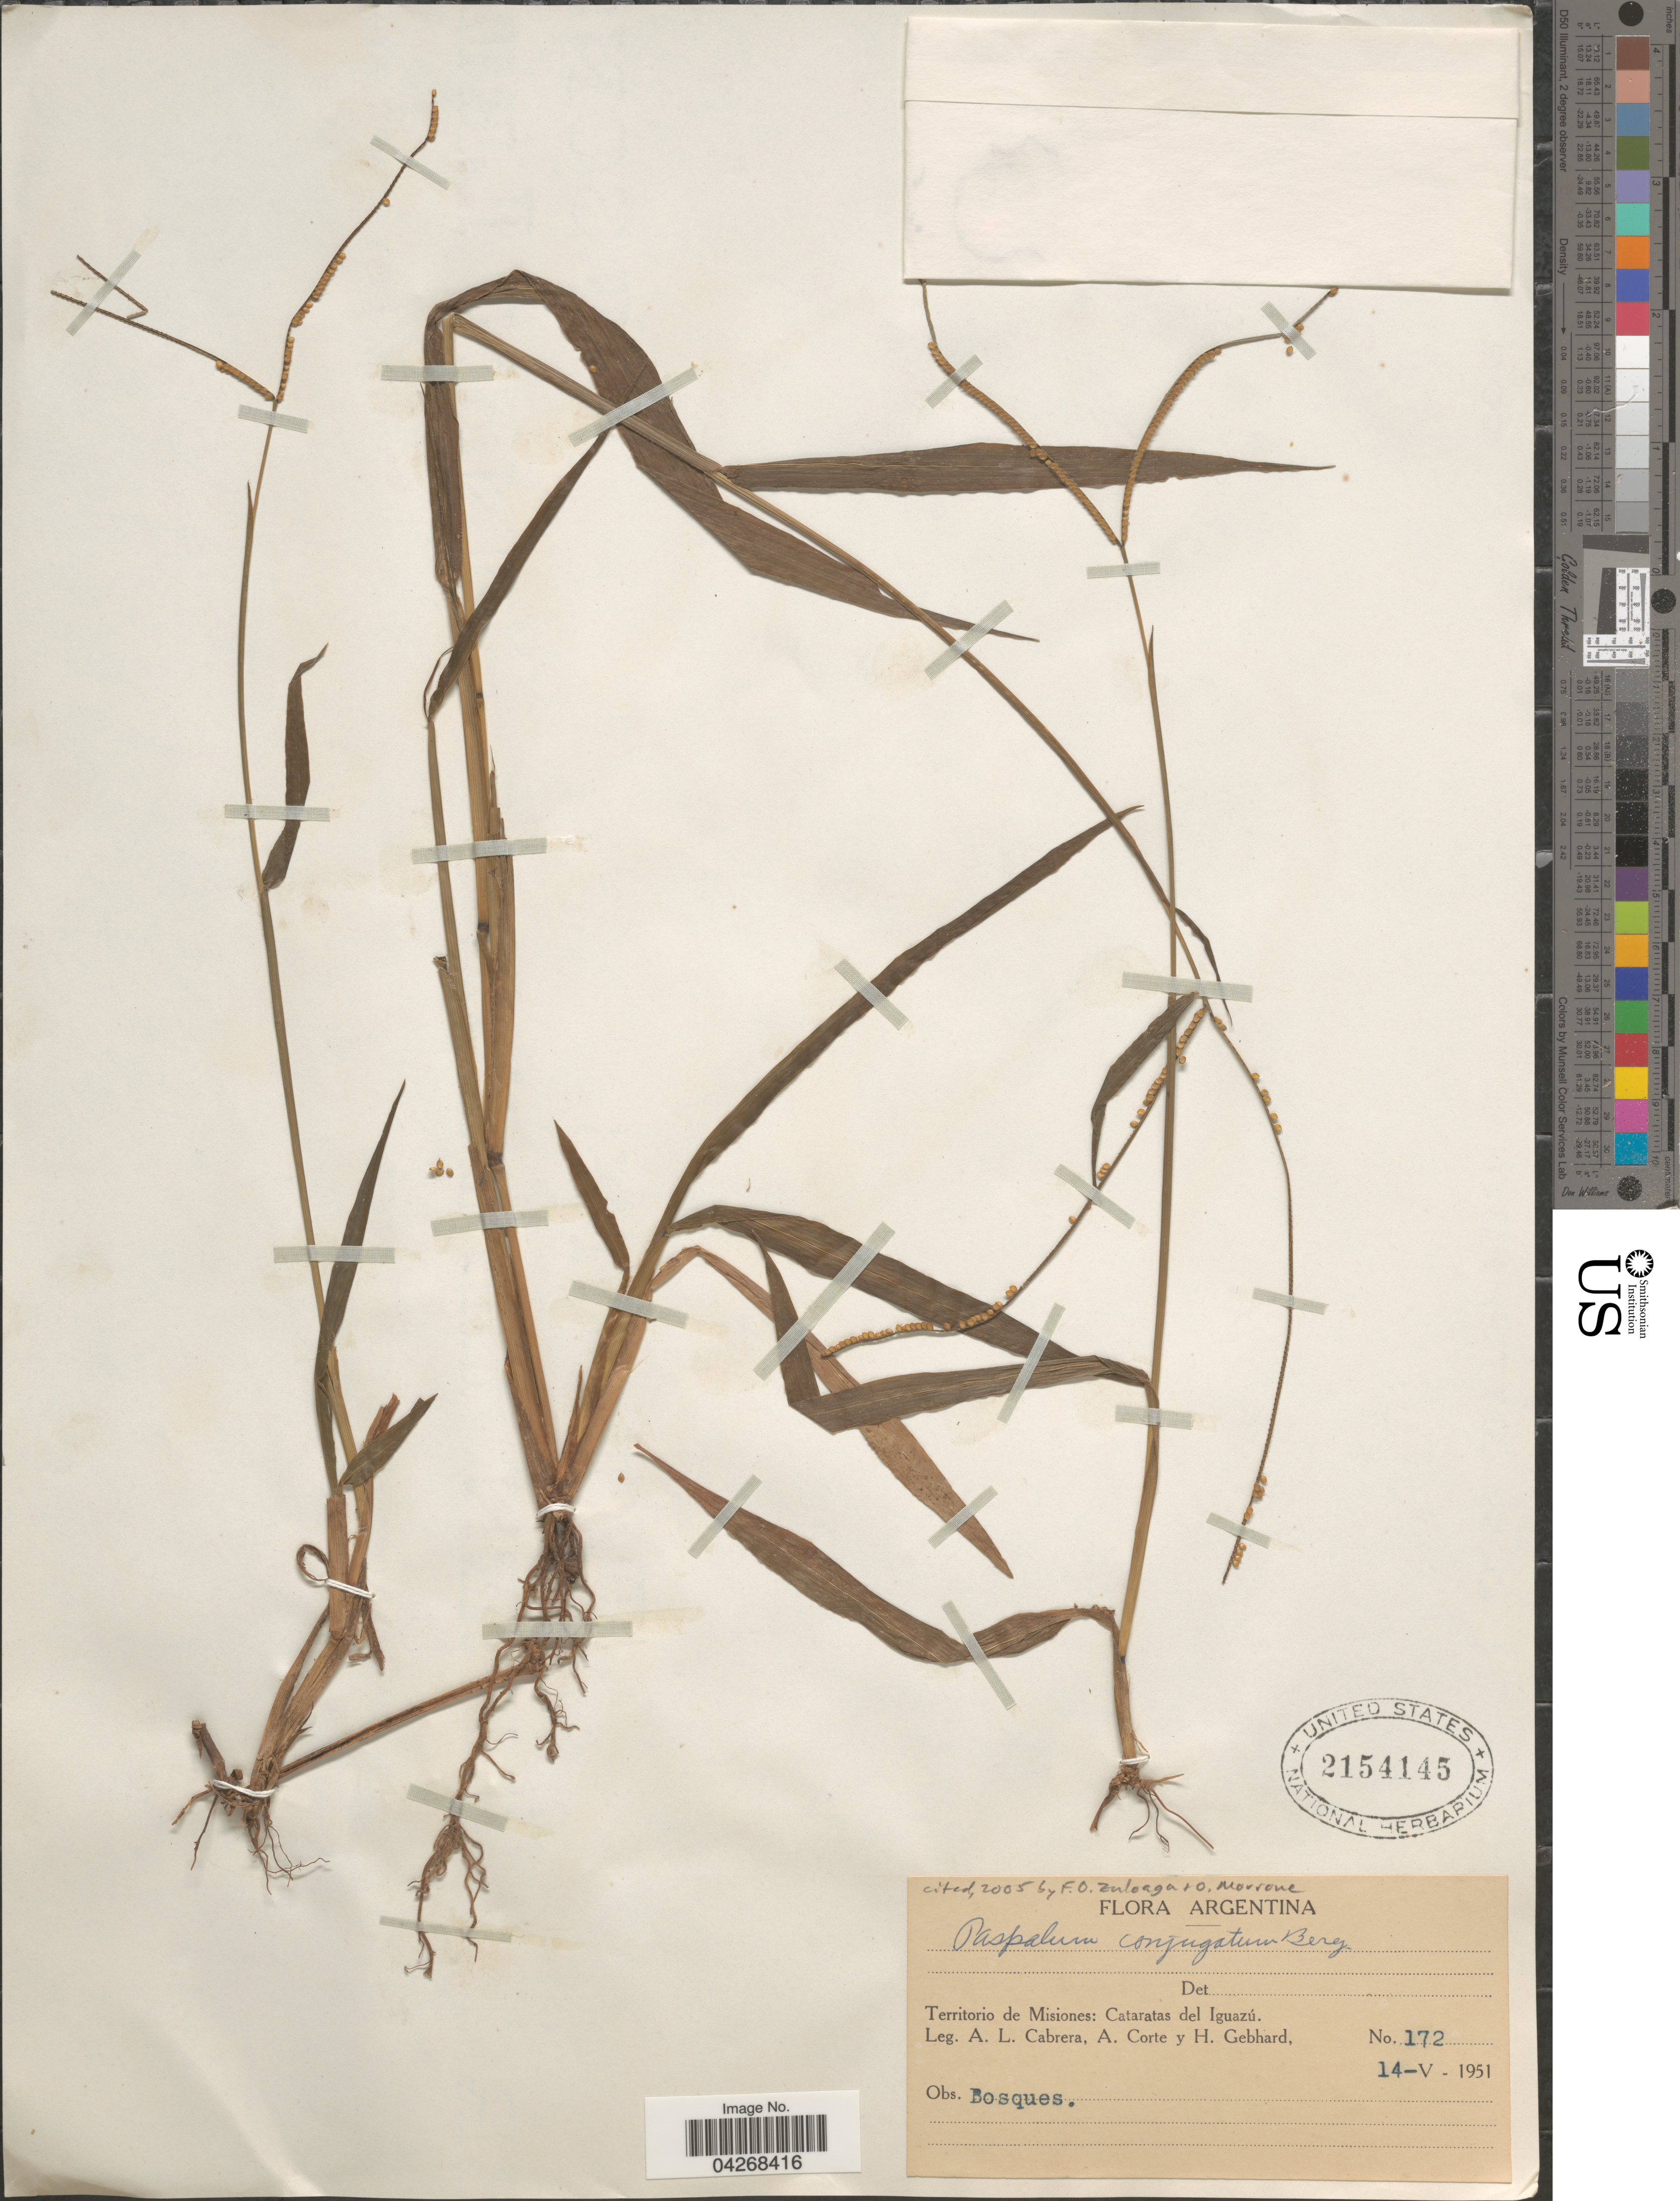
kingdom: Plantae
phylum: Tracheophyta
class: Liliopsida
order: Poales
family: Poaceae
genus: Paspalum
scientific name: Paspalum conjugatum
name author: P.J. Bergius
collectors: A. L. Cabrera, A. Corte & H. Gebhard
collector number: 172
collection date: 1951-05-14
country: Argentina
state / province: Misiones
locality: Territorio de Misiones: Cataratas del Iguazú.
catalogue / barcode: US 2154145